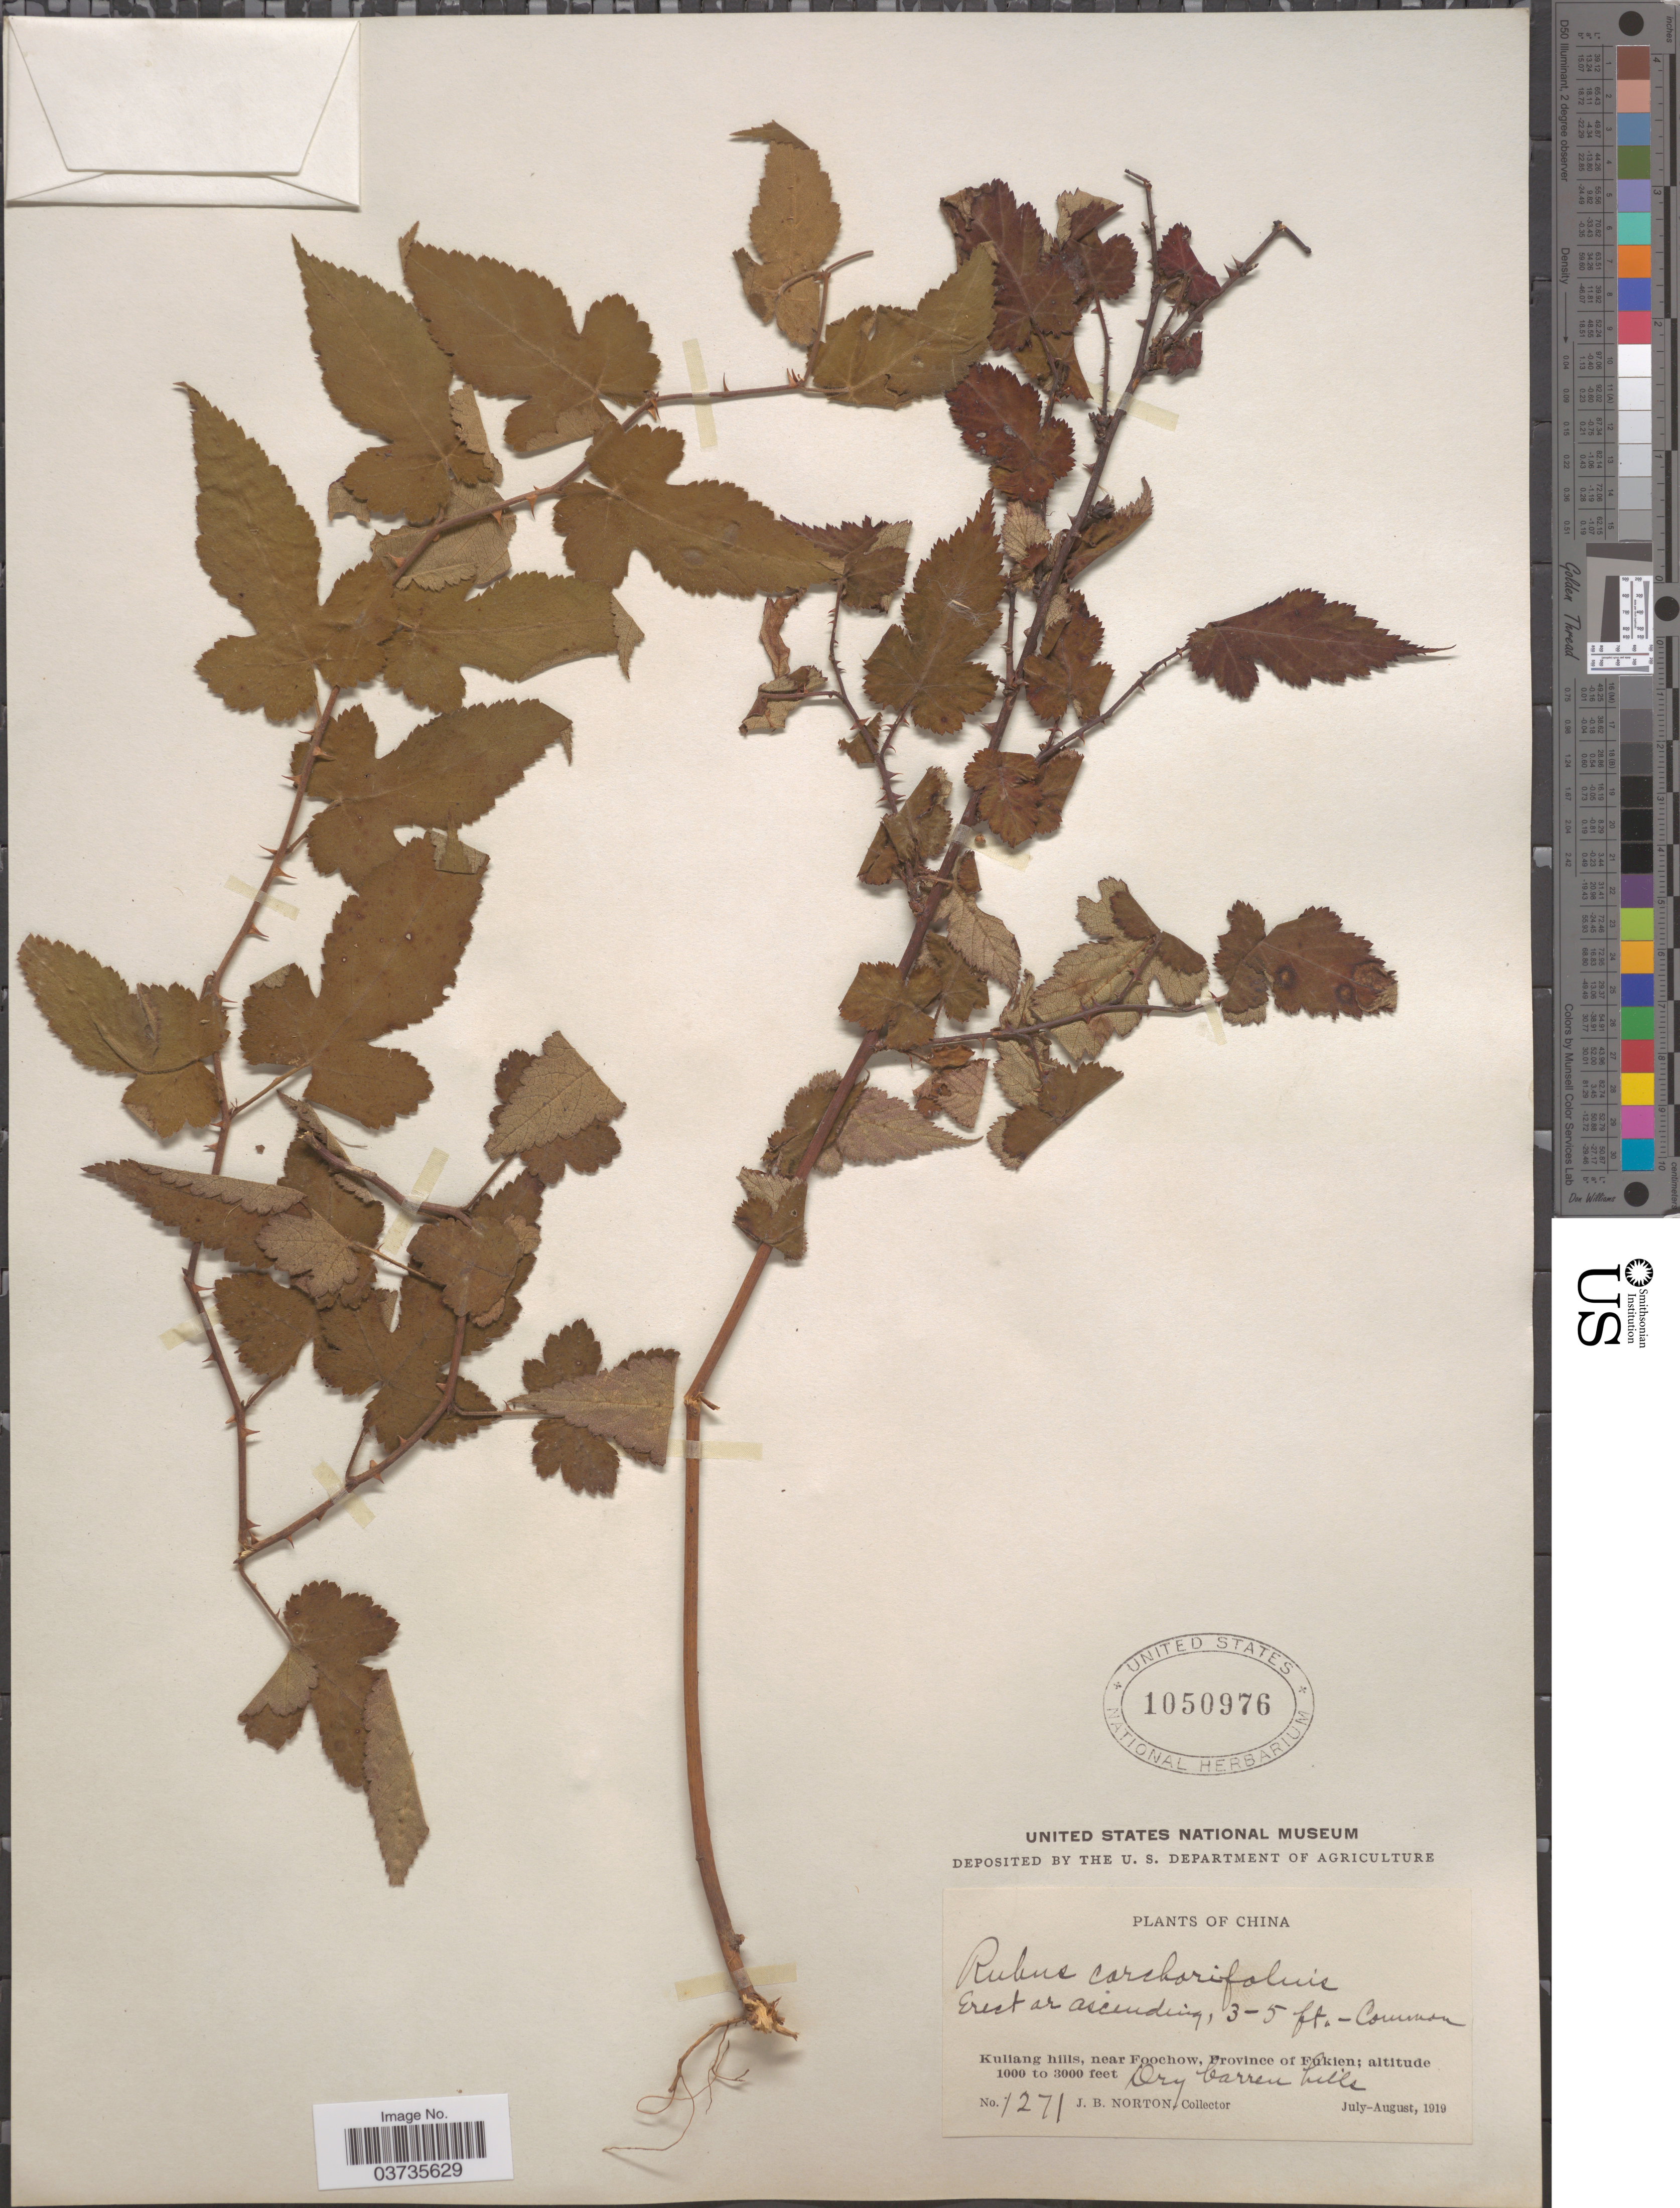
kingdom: Plantae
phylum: Tracheophyta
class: Magnoliopsida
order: Rosales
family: Rosaceae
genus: Rubus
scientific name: Rubus corchorifolius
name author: L. f.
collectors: J. B. Norton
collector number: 1271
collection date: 1919-07/1919-08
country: China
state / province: Fujian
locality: Kuliang hills, near Foochow, Province of Fukien.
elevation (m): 305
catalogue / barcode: US 1050976